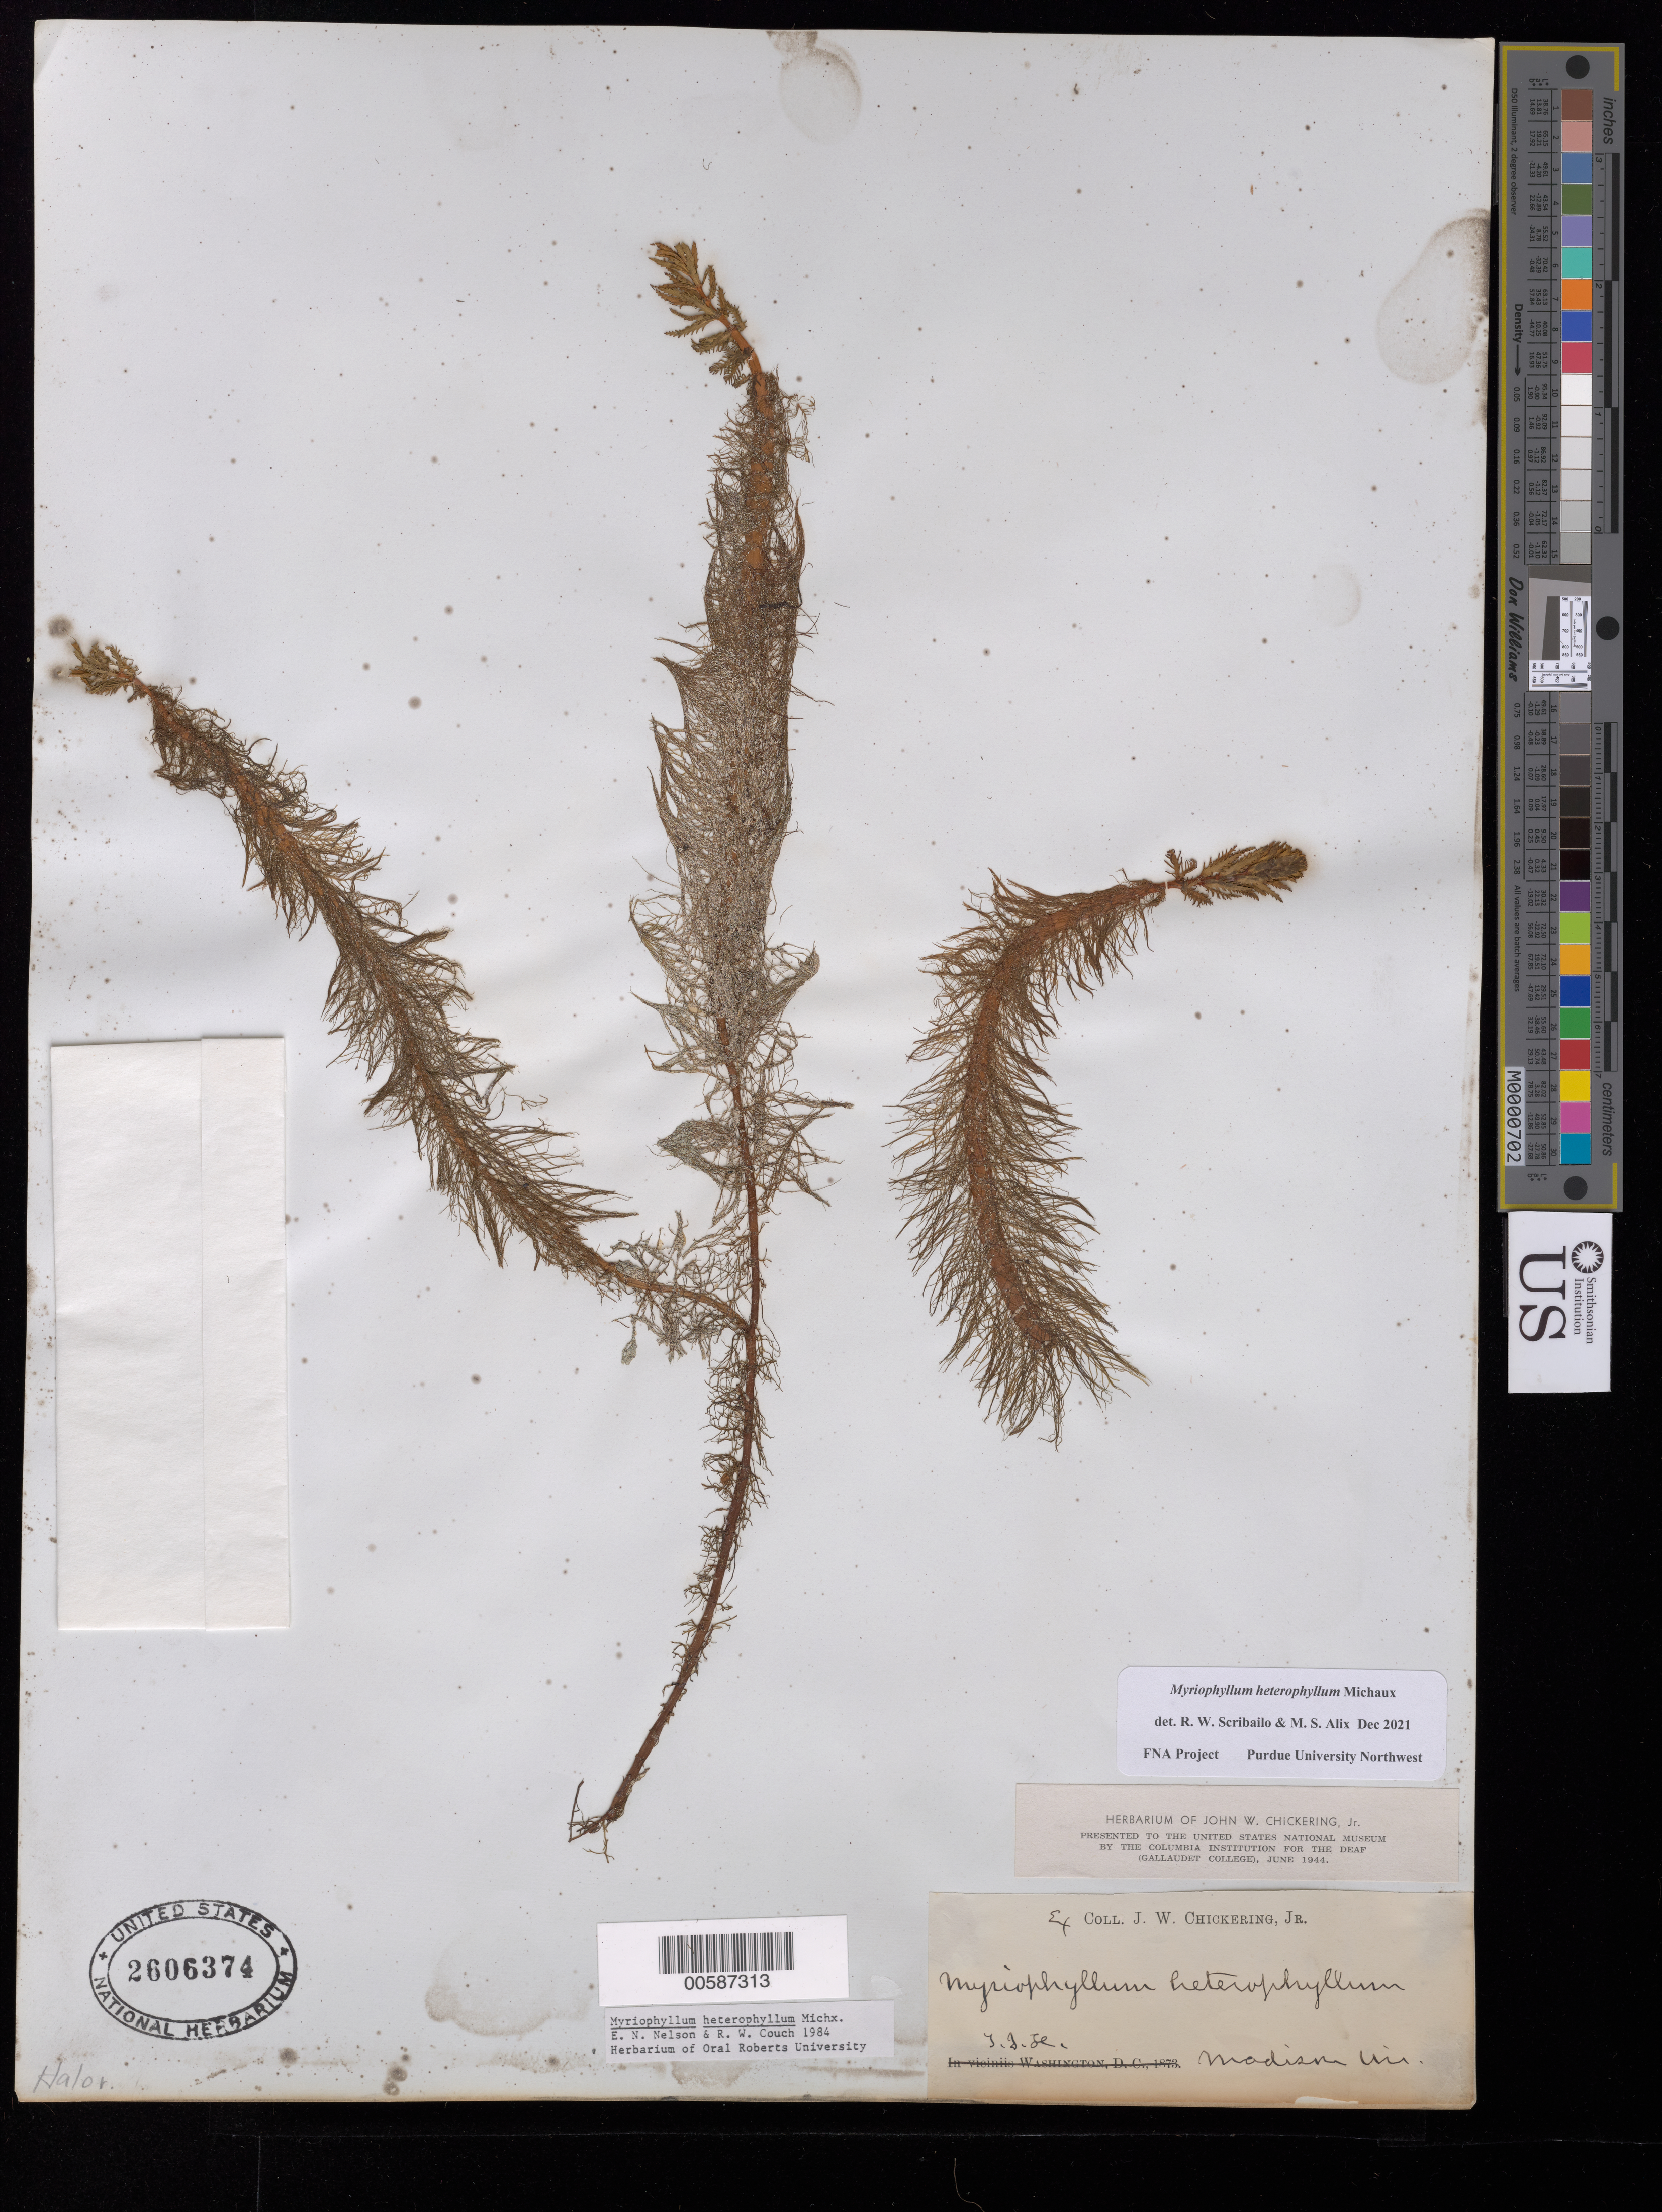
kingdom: Plantae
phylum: Tracheophyta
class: Magnoliopsida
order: Saxifragales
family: Haloragaceae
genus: Myriophyllum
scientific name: Myriophyllum heterophyllum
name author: Michx.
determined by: Scribailo, R. W.; Alix, M. S.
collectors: J. W. Chickering Jr.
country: United States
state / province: Wisconsin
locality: Madison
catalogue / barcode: US 2606374